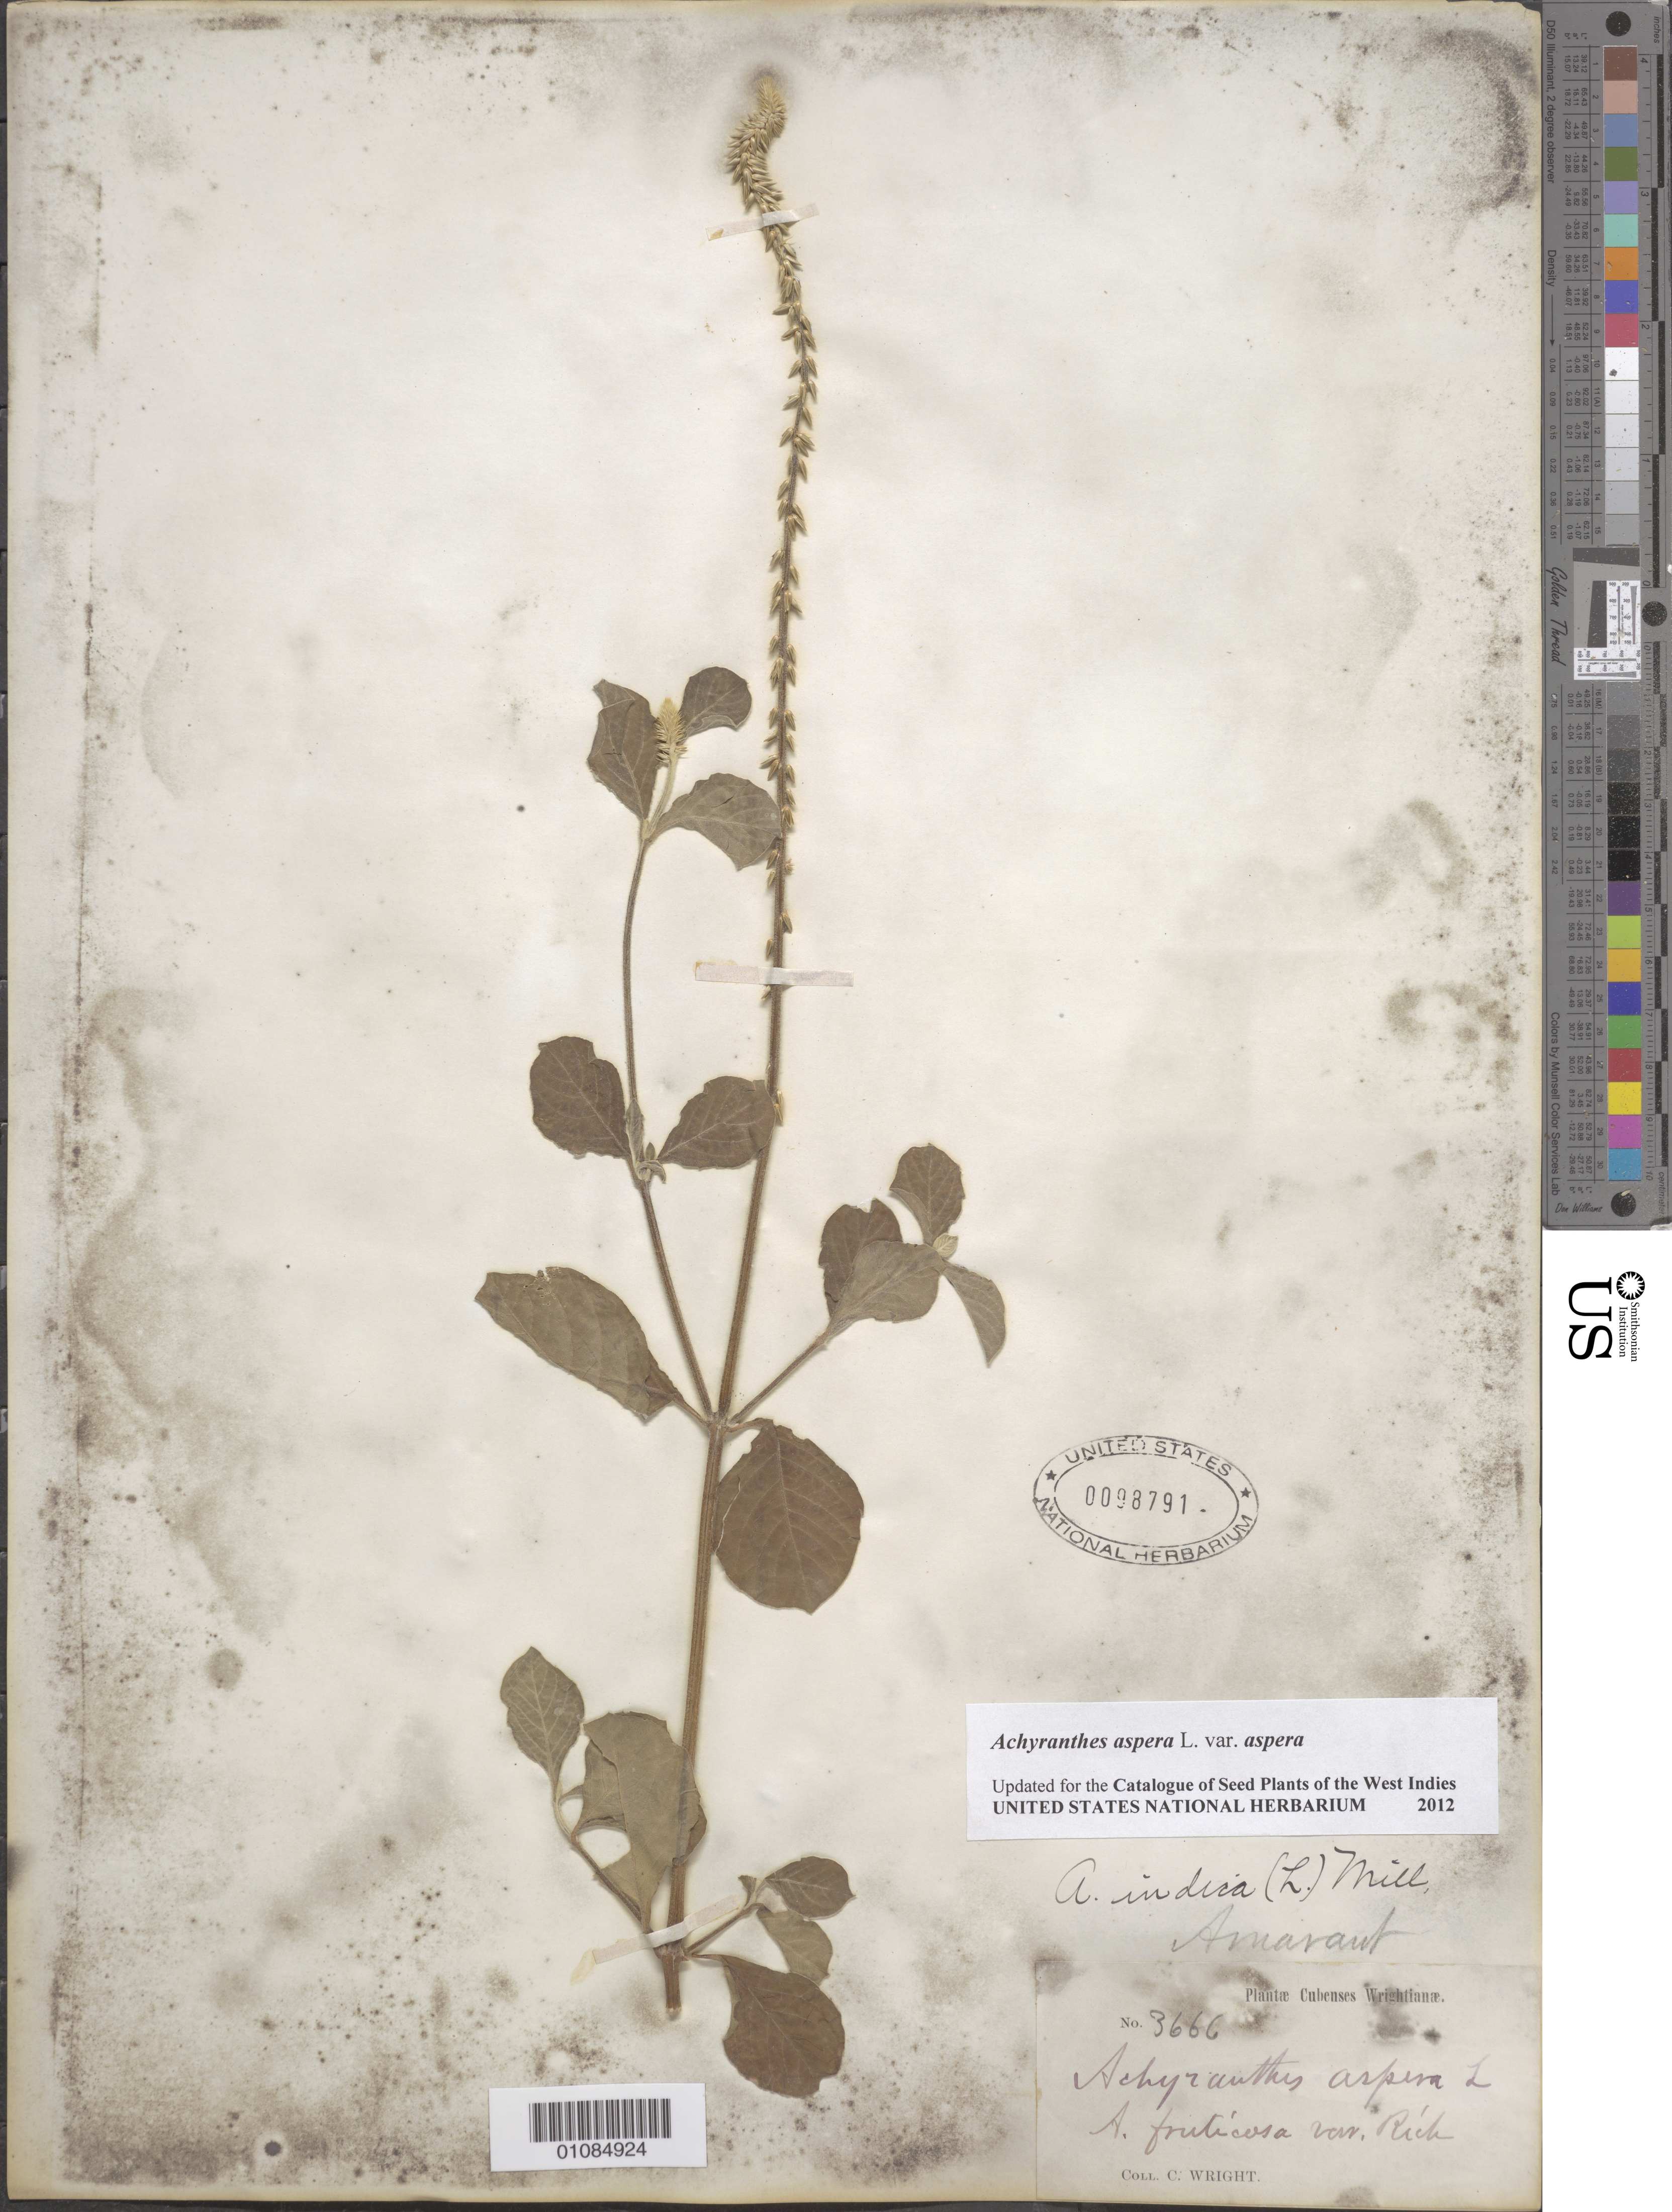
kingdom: Plantae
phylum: Tracheophyta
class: Magnoliopsida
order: Caryophyllales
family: Amaranthaceae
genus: Achyranthes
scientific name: Achyranthes aspera var. aspera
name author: L.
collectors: C. Wright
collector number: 3666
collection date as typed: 1800 to 1899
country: Cuba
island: Cuba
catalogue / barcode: US 98791